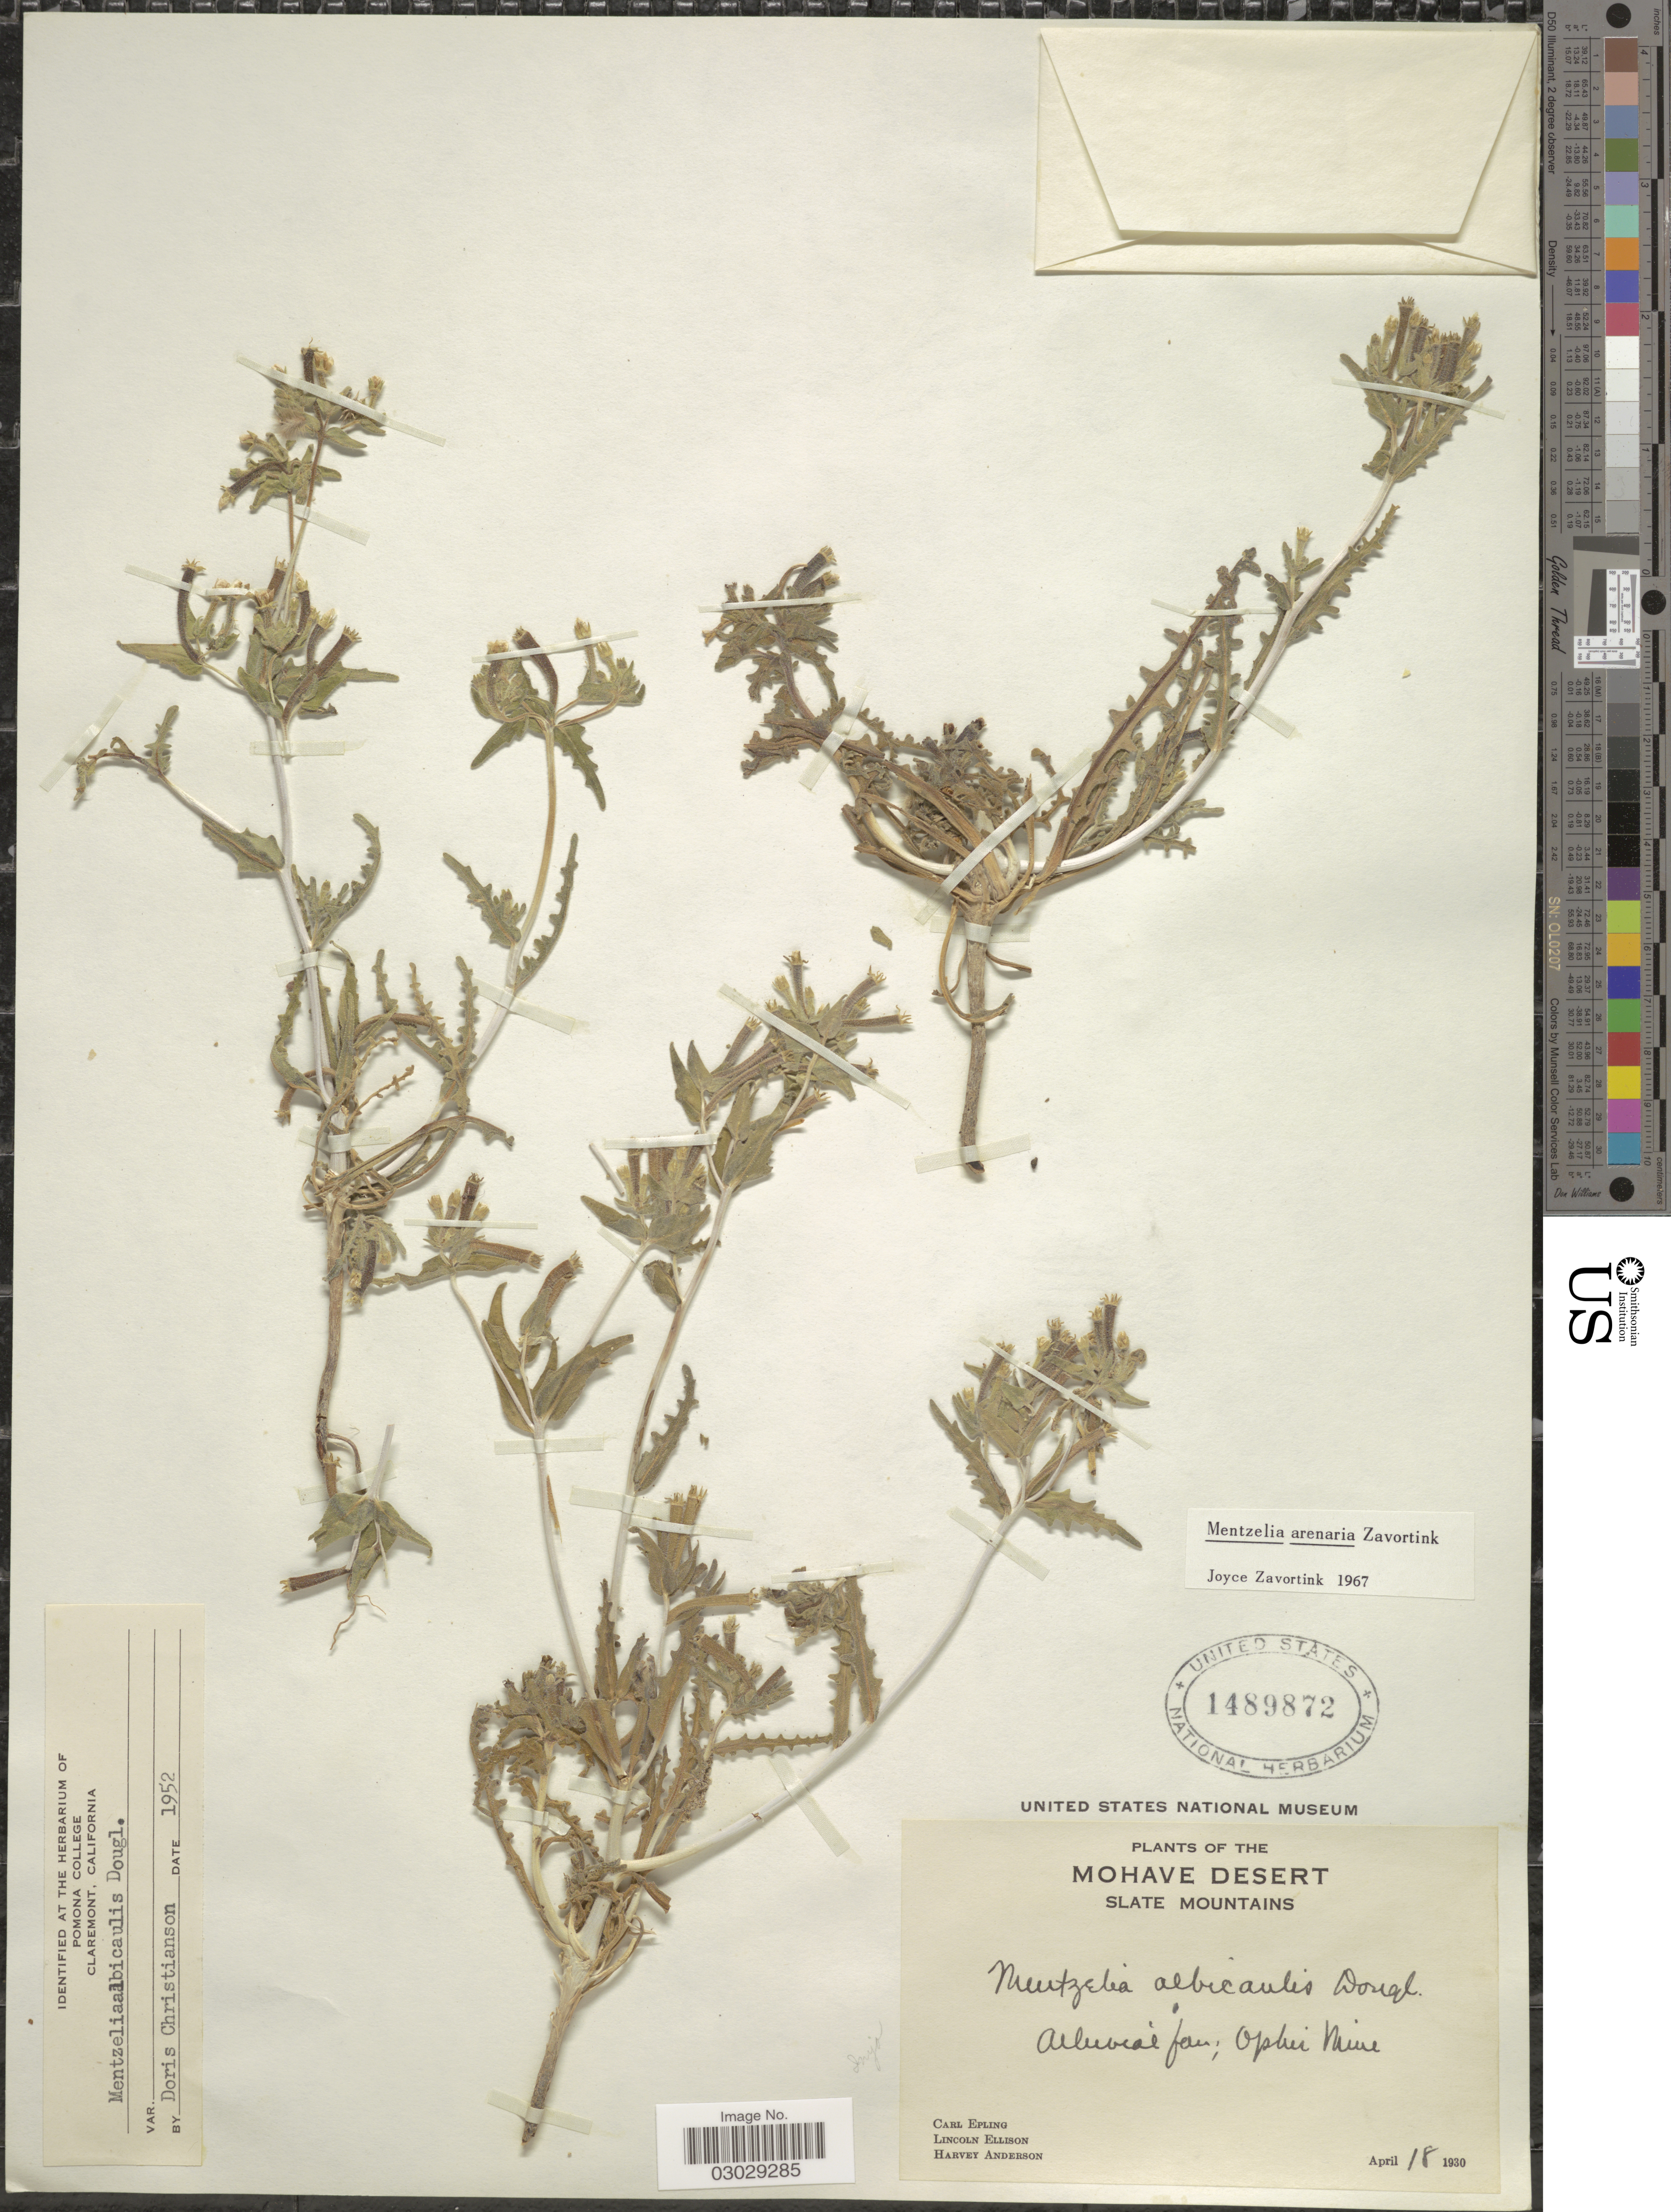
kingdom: Plantae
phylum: Tracheophyta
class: Magnoliopsida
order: Cornales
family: Loasaceae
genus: Mentzelia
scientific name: Mentzelia albicaulis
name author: (Douglas ex Hook.) Douglas ex Torr. & A. Gray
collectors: C. C. Epling, L. Ellison & H. Anderson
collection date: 1930-04-18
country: United States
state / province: California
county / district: Kern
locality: The Mohave Desert. Slate Mountains.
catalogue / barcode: US 1489872